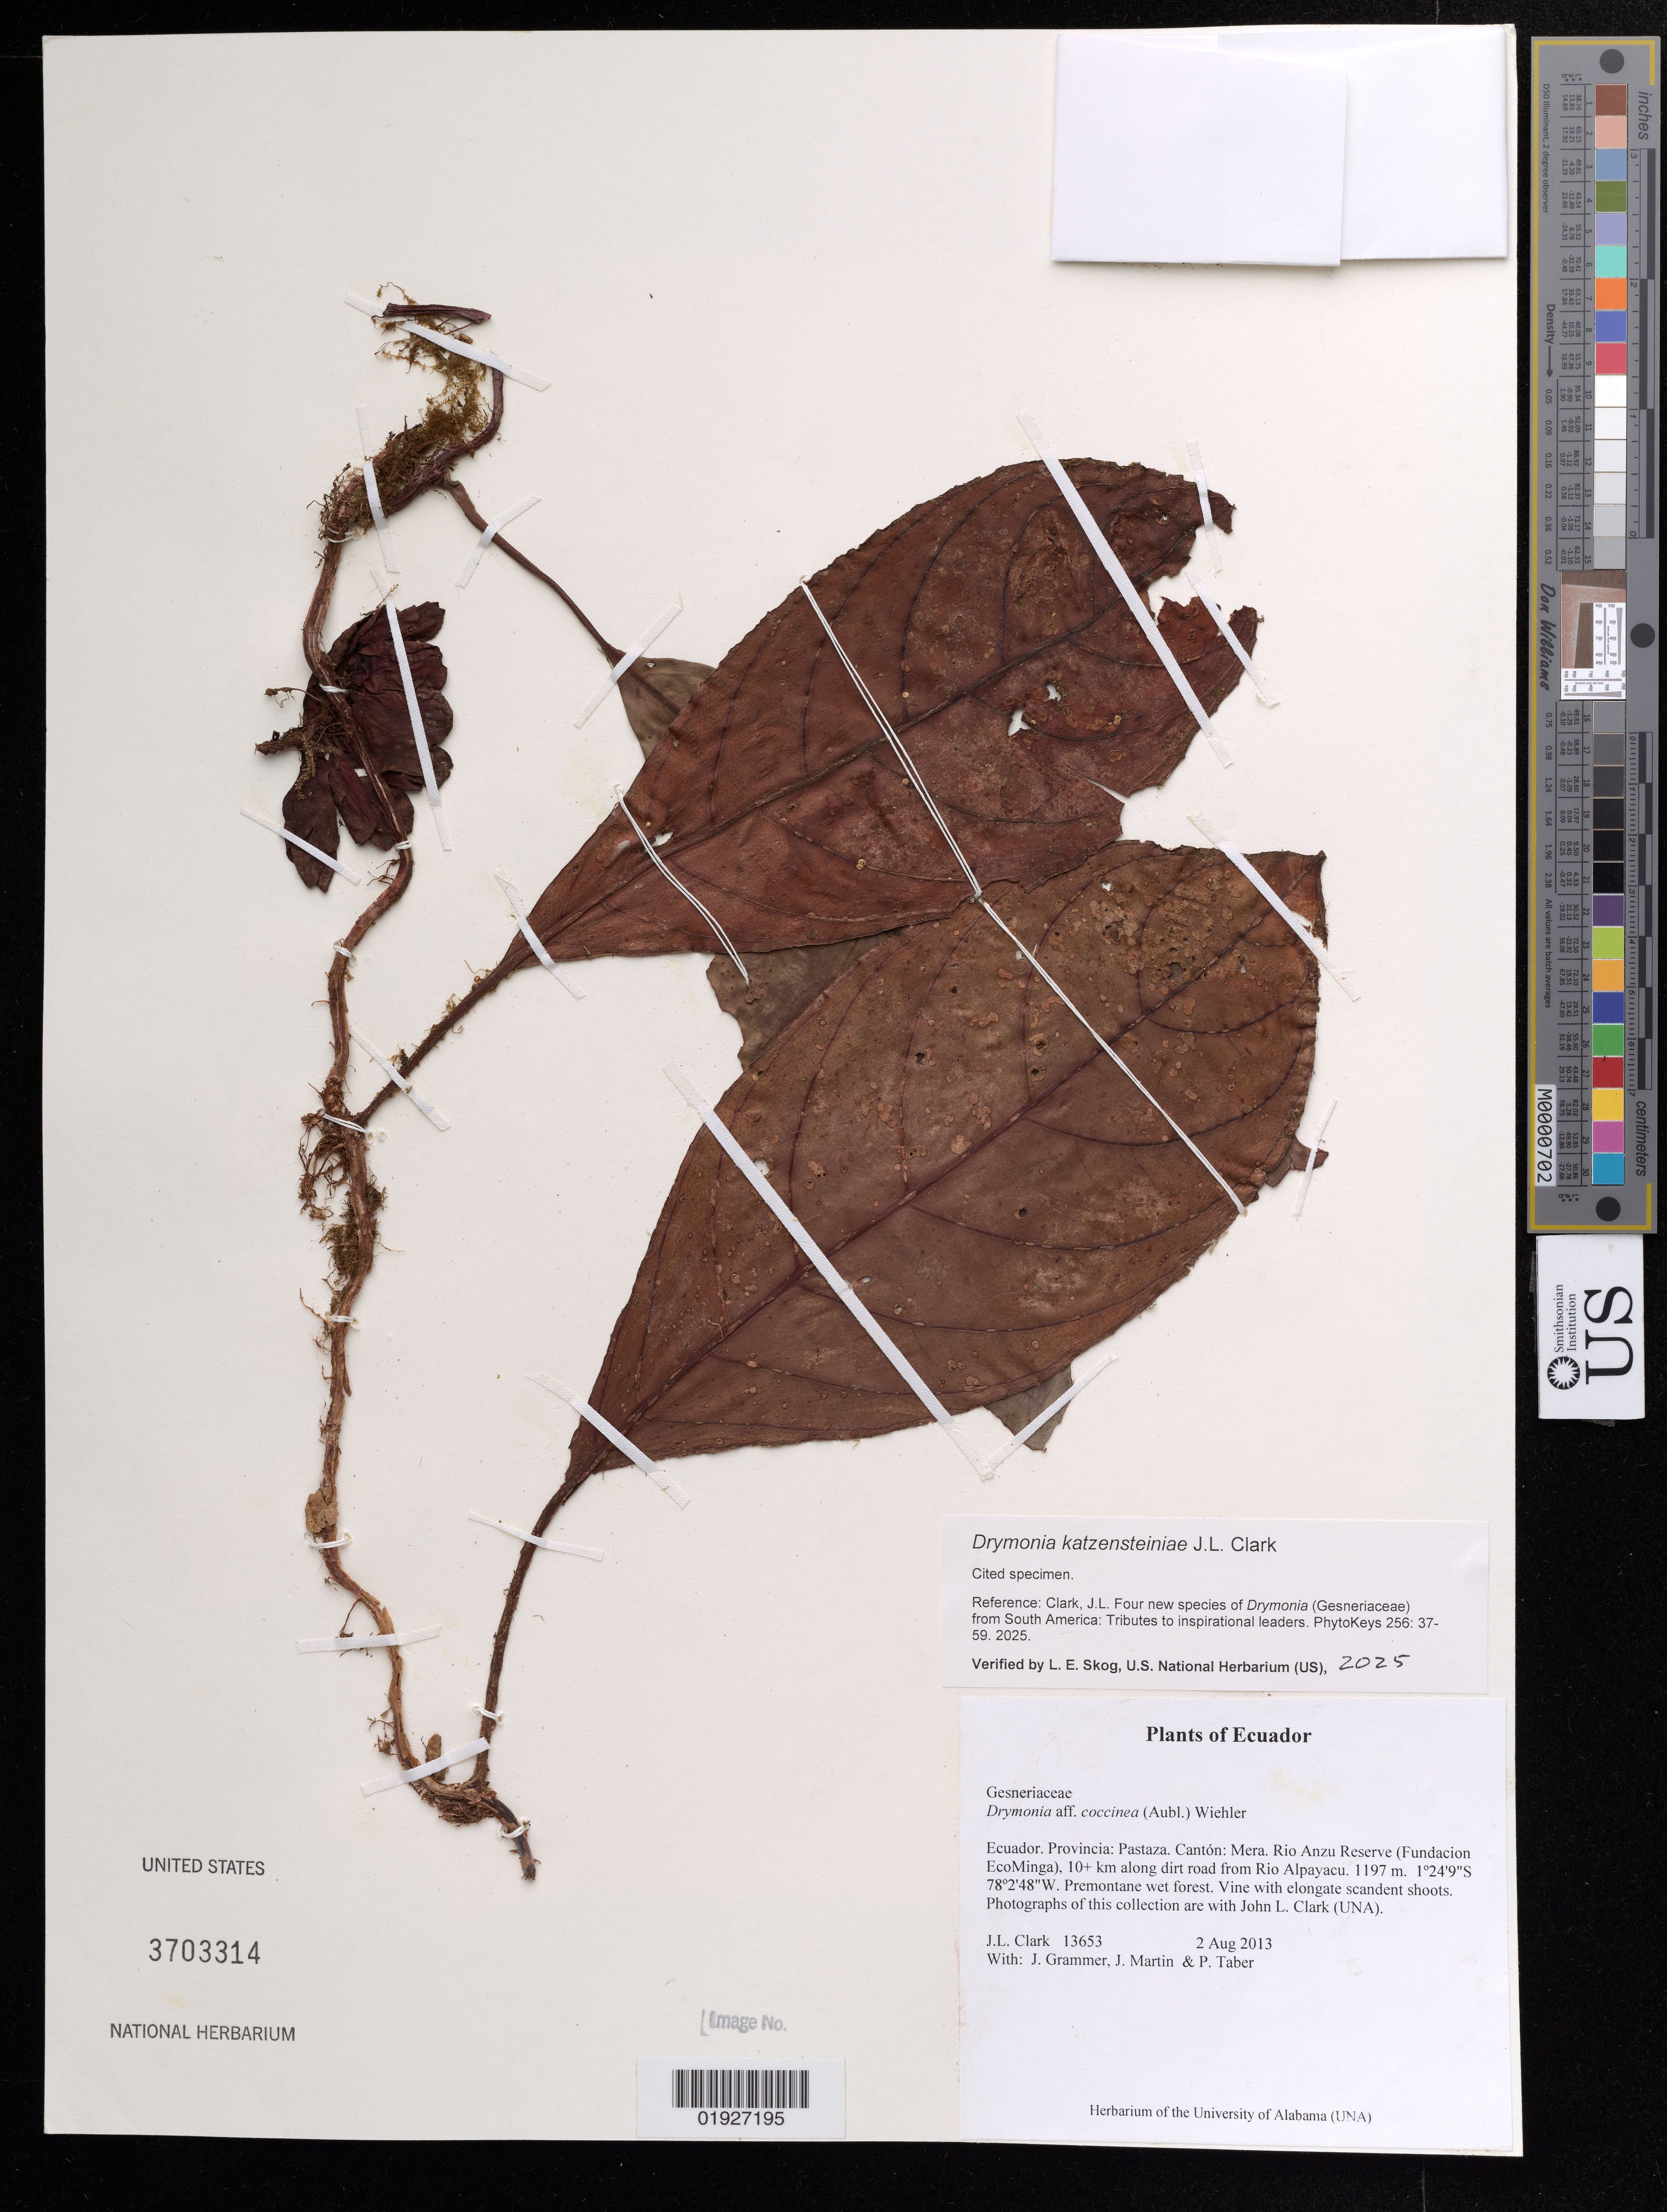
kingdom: Plantae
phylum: Tracheophyta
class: Magnoliopsida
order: Lamiales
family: Gesneriaceae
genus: Drymonia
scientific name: Drymonia katzensteiniae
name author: J.L. Clark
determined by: Skog, Laurence E.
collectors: J. L. Clark, J. Grammer, J. Martin & P. Taber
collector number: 13653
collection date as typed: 2 Aug 2013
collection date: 2013-08-02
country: Ecuador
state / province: Pastaza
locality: Ecuador, Provincia: Pastaza. Canton: Mera. Rio Anzu Reserve (Fundacion EcoMinga), 10± along dirt road from Rio Alpayacu.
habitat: Premontane wet forest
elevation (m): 1197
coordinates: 1°24'9"S, 78°2'48"W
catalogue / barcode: US 3703314